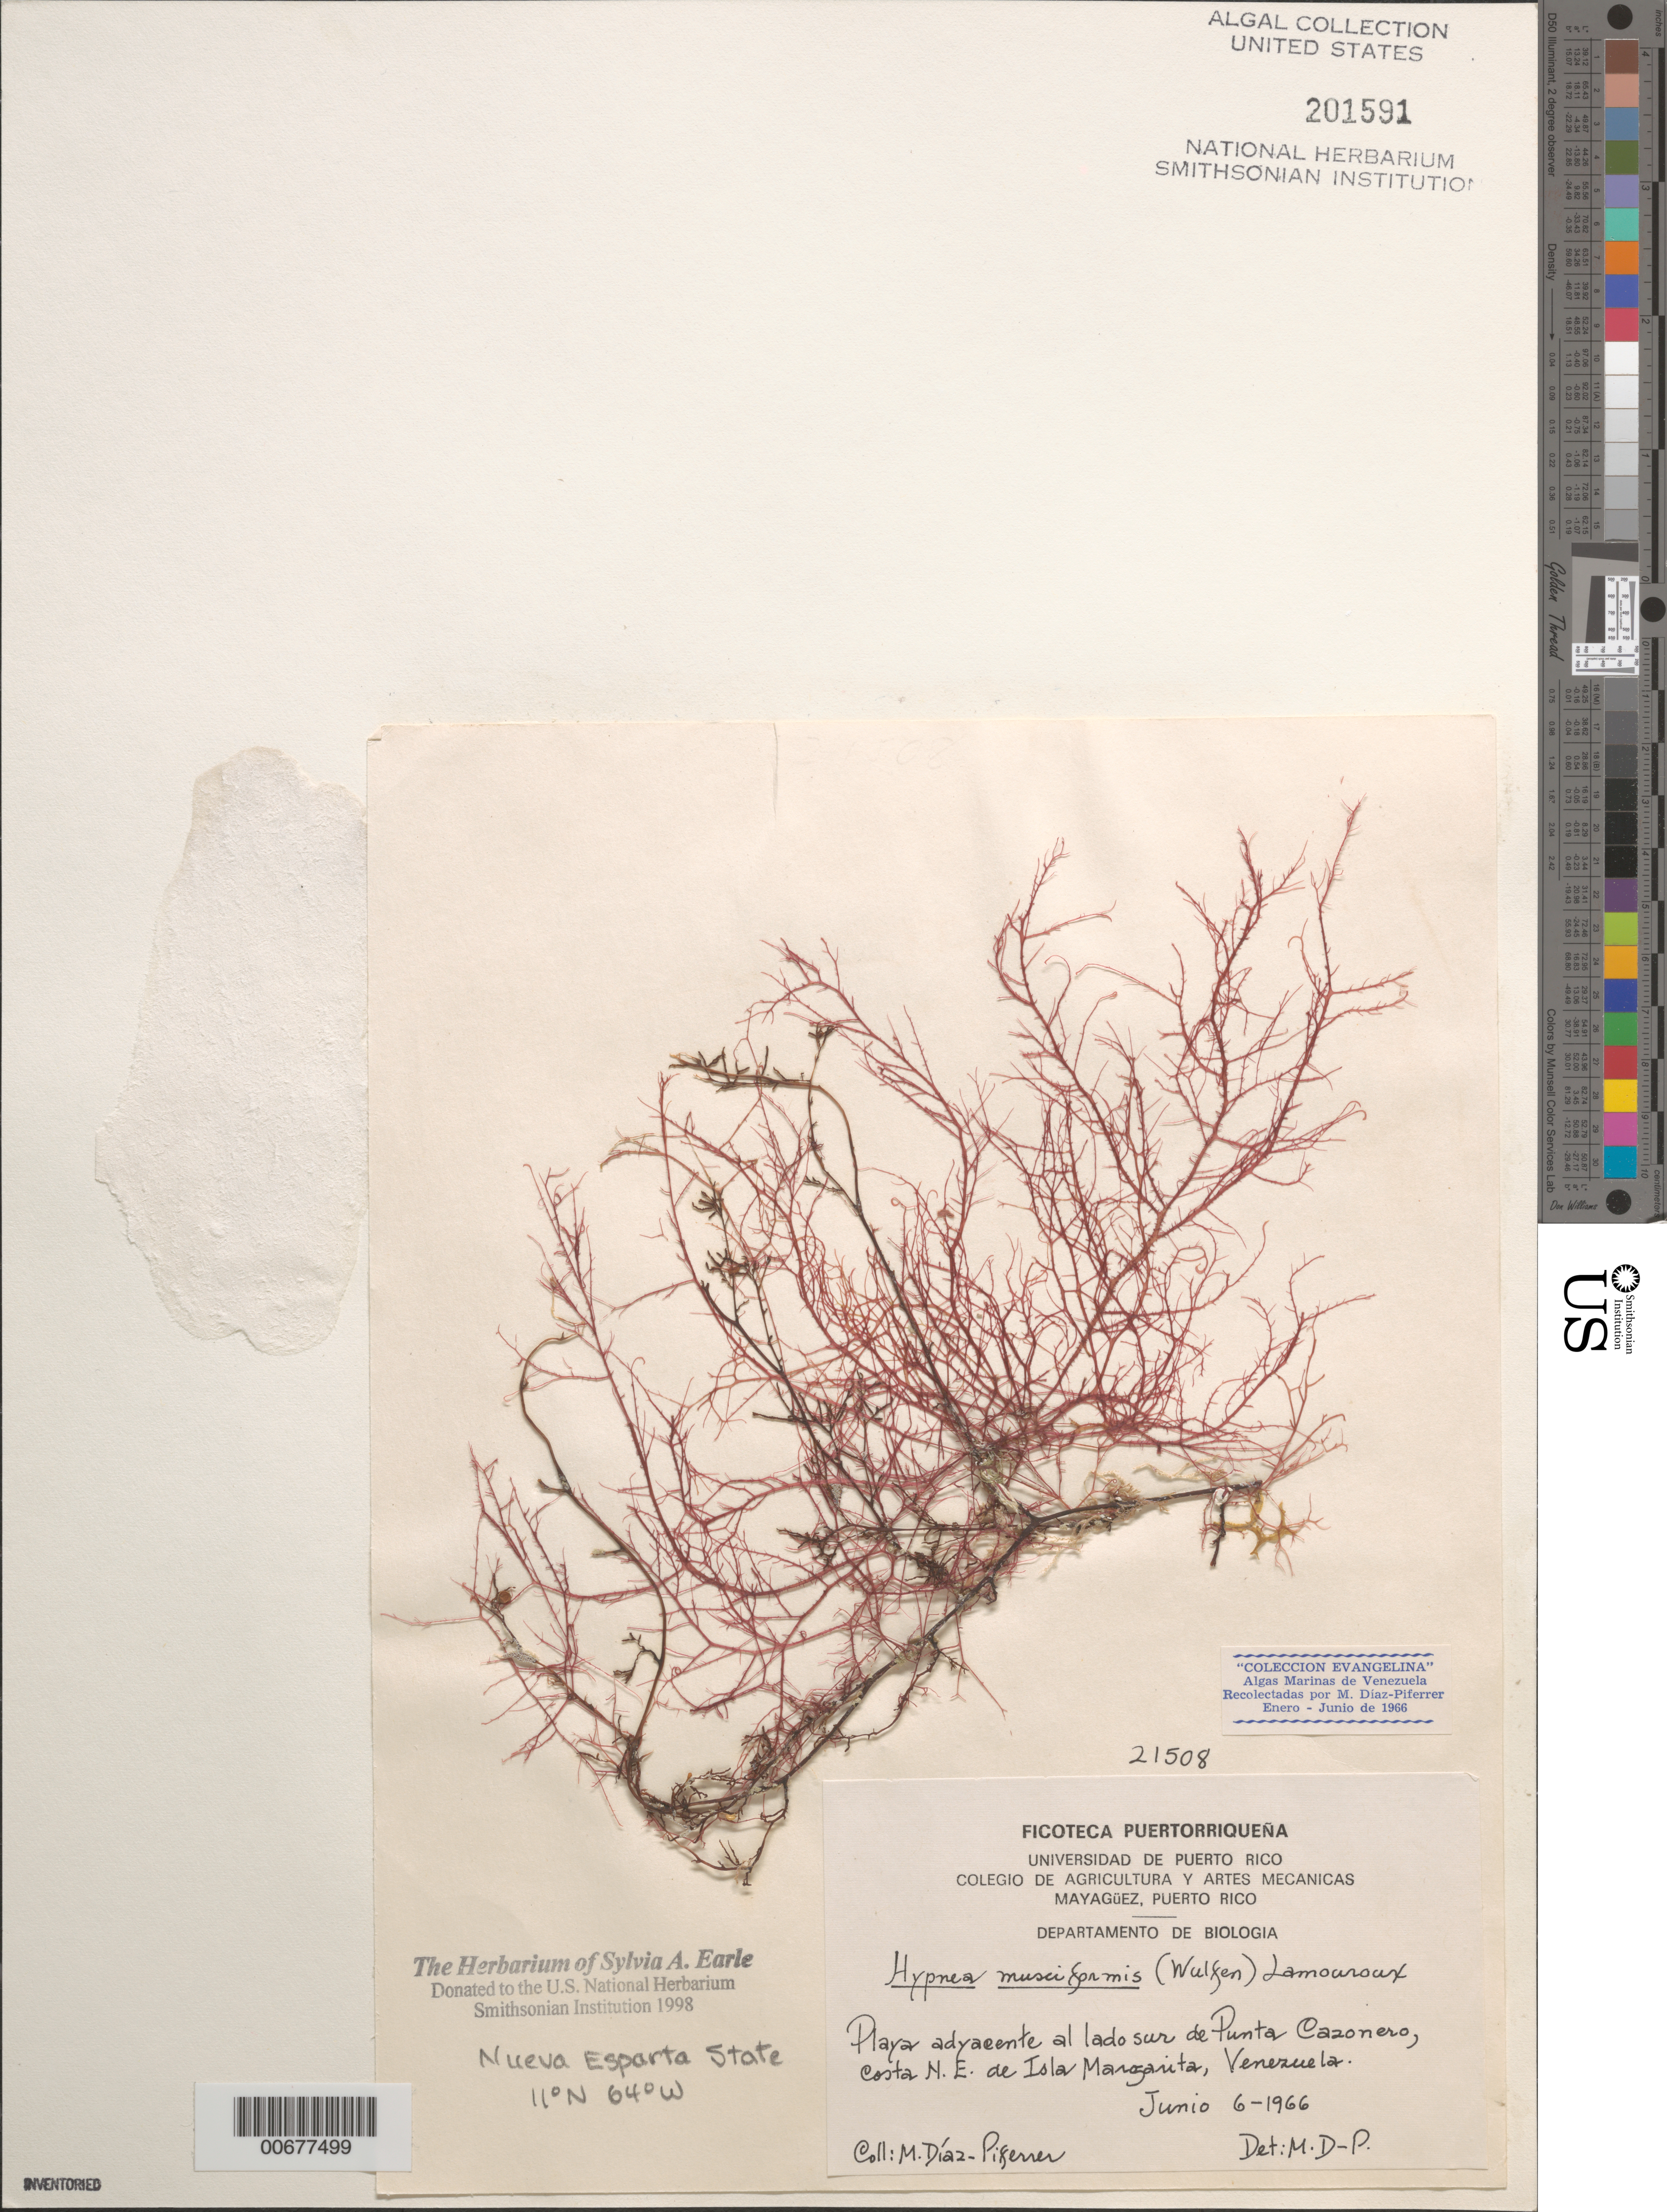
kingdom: Plantae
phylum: Rhodophyta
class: Florideophyceae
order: Gigartinales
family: Cystocloniaceae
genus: Hypnea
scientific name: Hypnea musciformis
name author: (Wulfen) J.V.Lamouroux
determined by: Diaz-Piferrer, M.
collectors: M. Diaz-Piferrer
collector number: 21508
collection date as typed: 06 Jun 1966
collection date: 1966-06-06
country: Venezuela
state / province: Nueva Esparta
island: Margarita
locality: South of Punta Cazonero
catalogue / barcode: US 201591